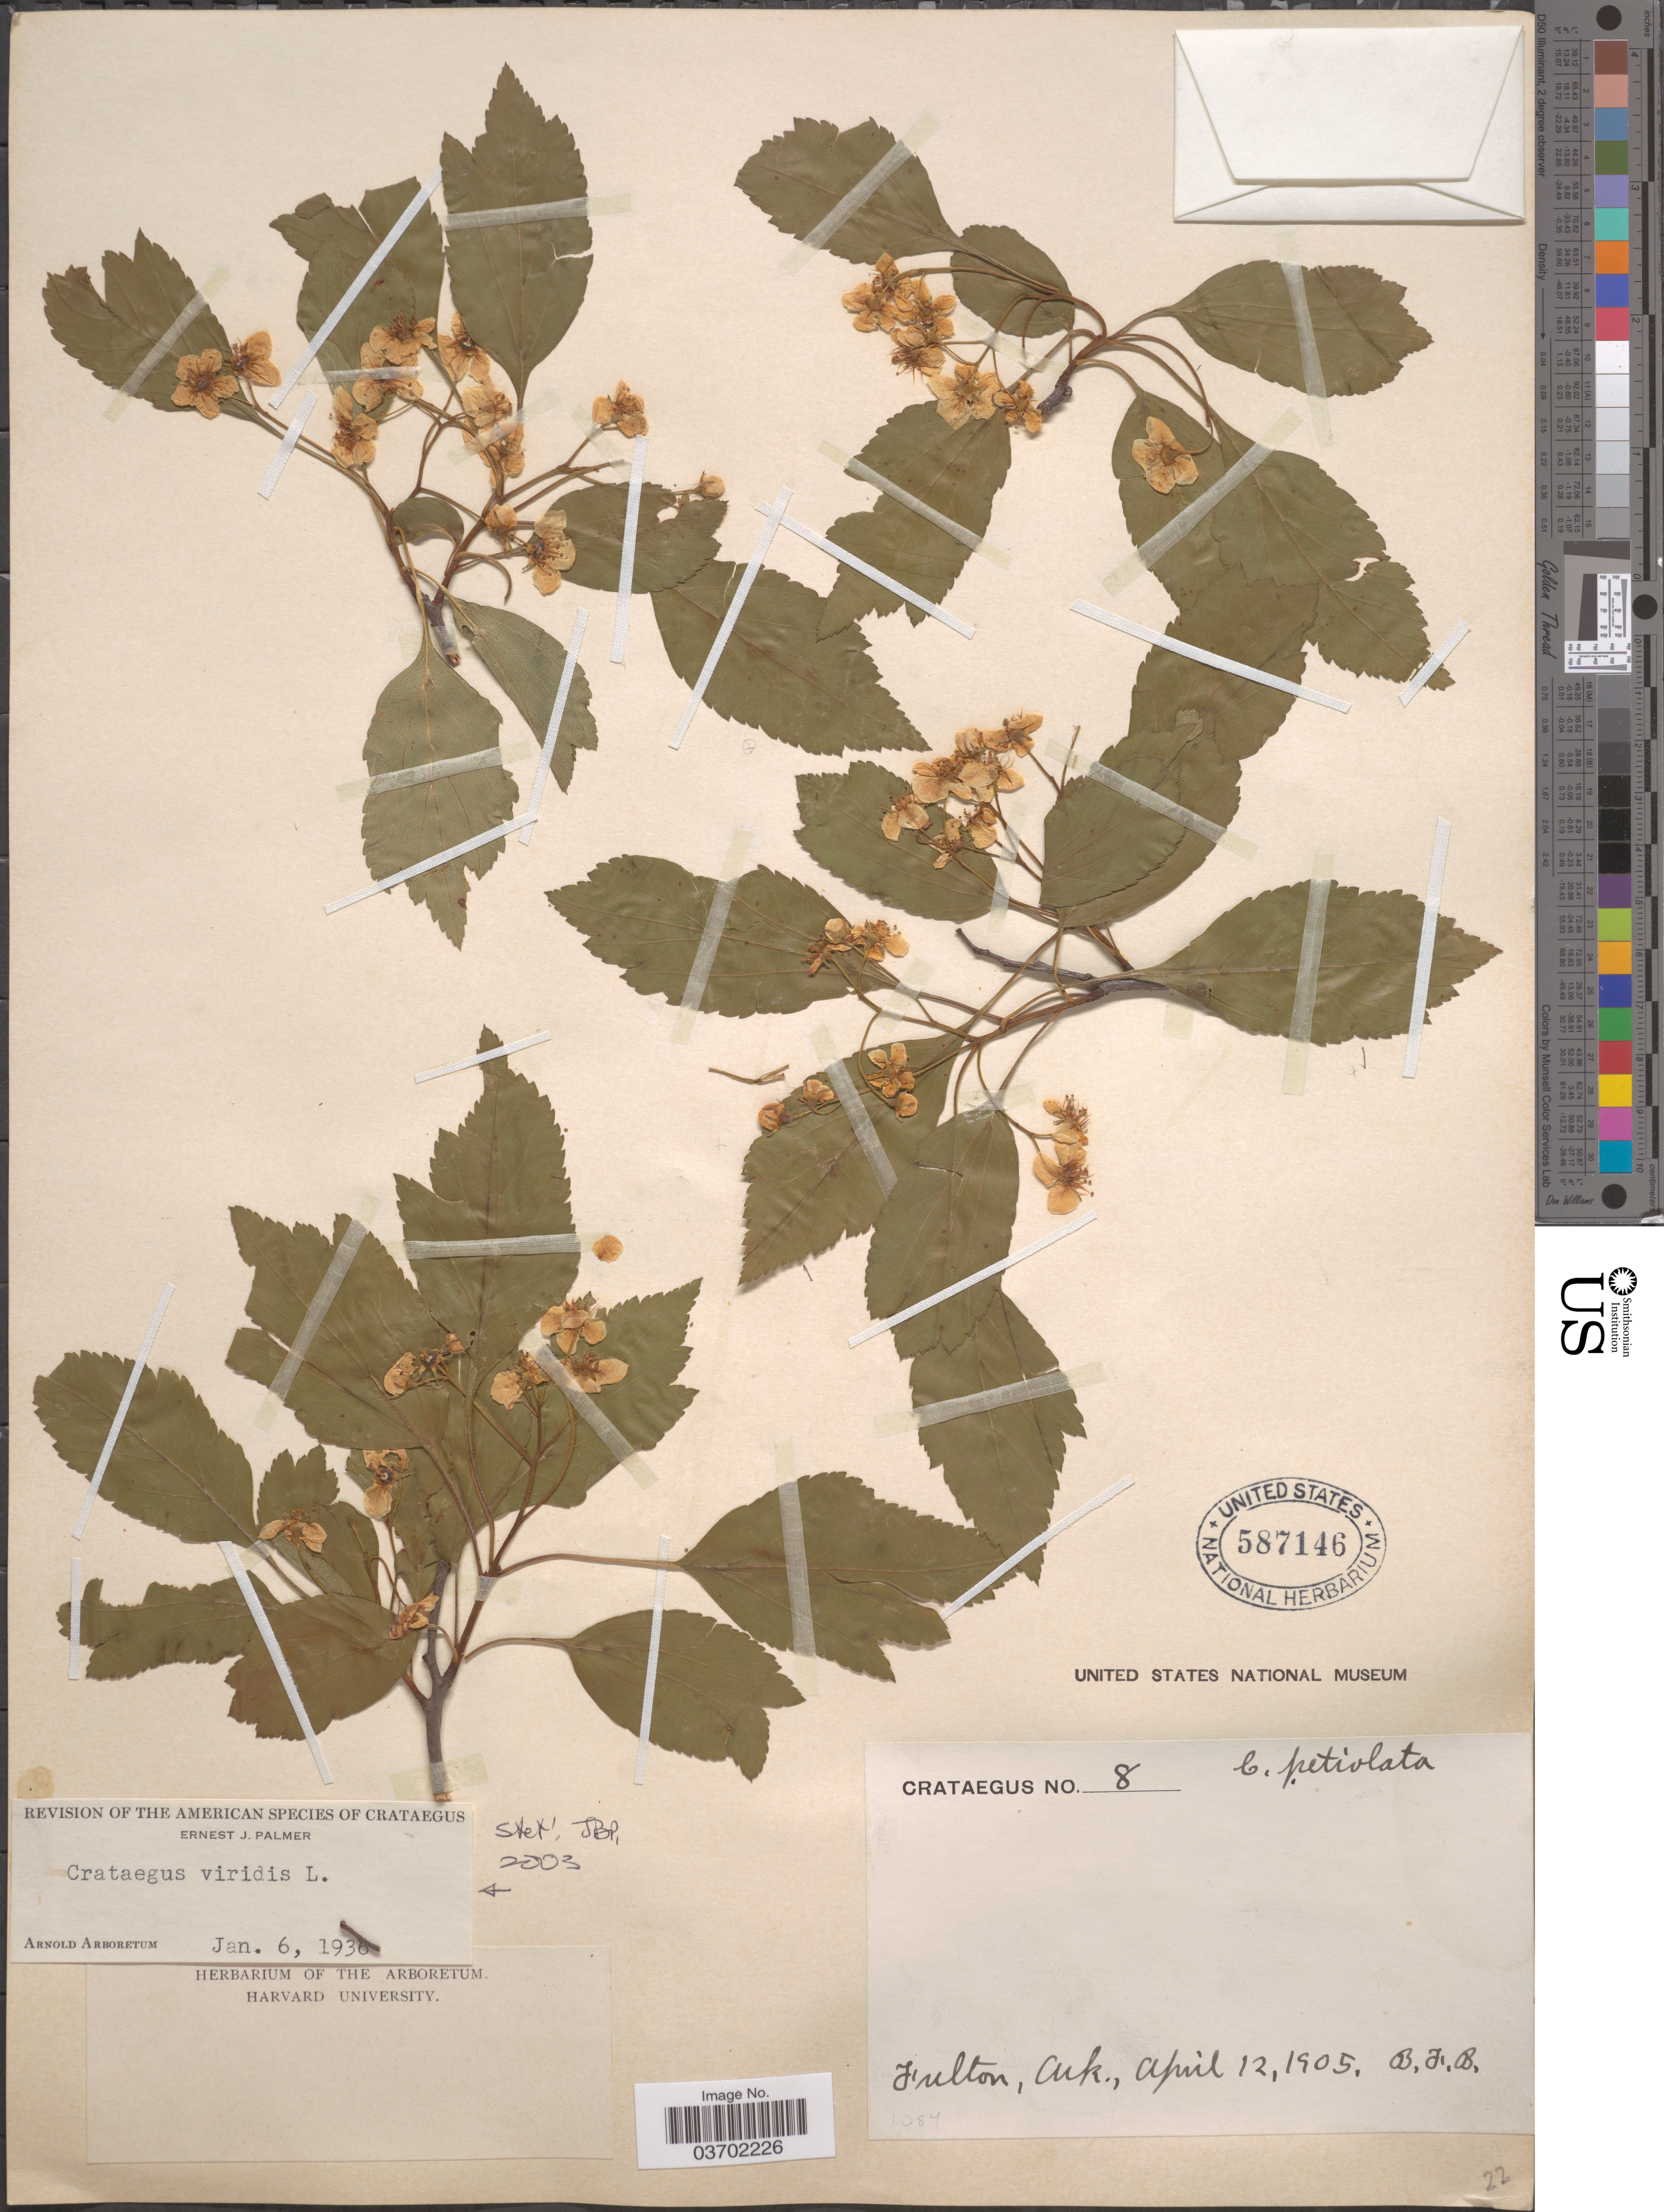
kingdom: Plantae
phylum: Tracheophyta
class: Magnoliopsida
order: Rosales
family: Rosaceae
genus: Crataegus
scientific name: Crataegus viridis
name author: L.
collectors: B. F. B.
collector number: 8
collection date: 1905-04-12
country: United States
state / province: Arkansas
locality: Fulton.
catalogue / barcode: US 587146